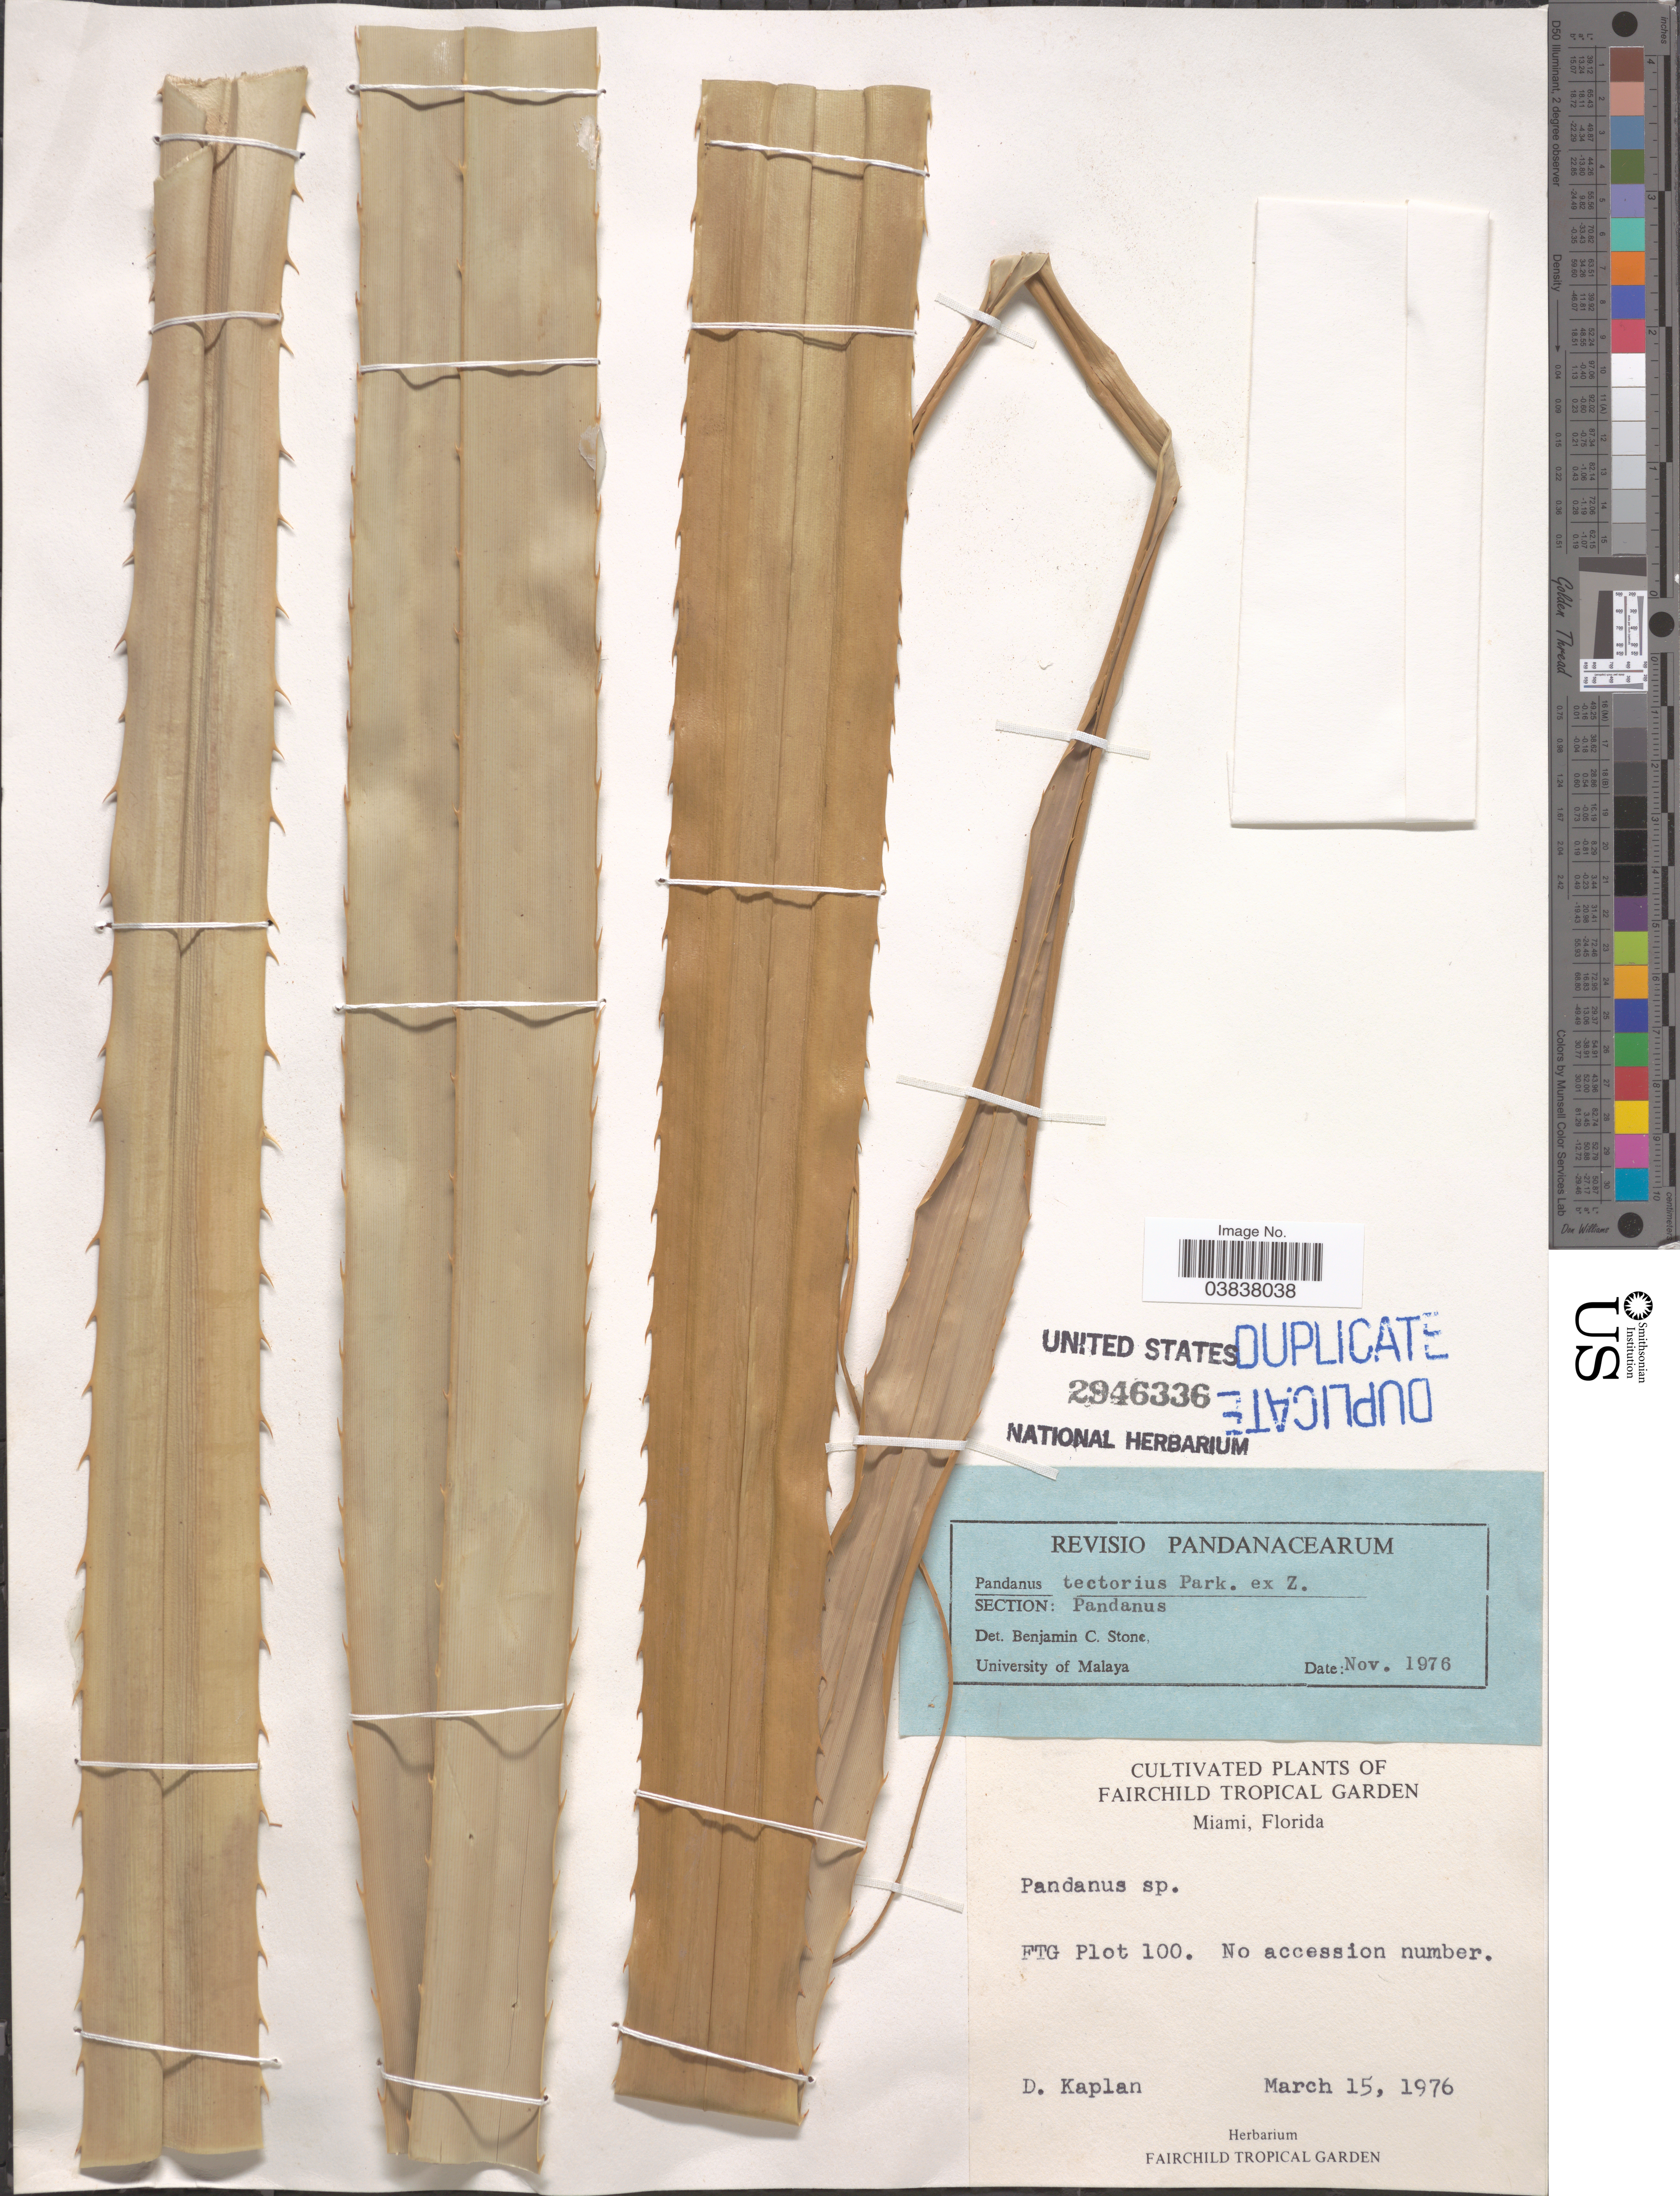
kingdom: Plantae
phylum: Tracheophyta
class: Liliopsida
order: Pandanales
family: Pandanaceae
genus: Pandanus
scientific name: Pandanus tectorius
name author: Parkinson ex DuRoi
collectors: D. Kaplan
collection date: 1976-03-15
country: United States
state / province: Florida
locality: Fairchild Tropical Garden. Miami. FTG Plot 100.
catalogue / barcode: US 2946336